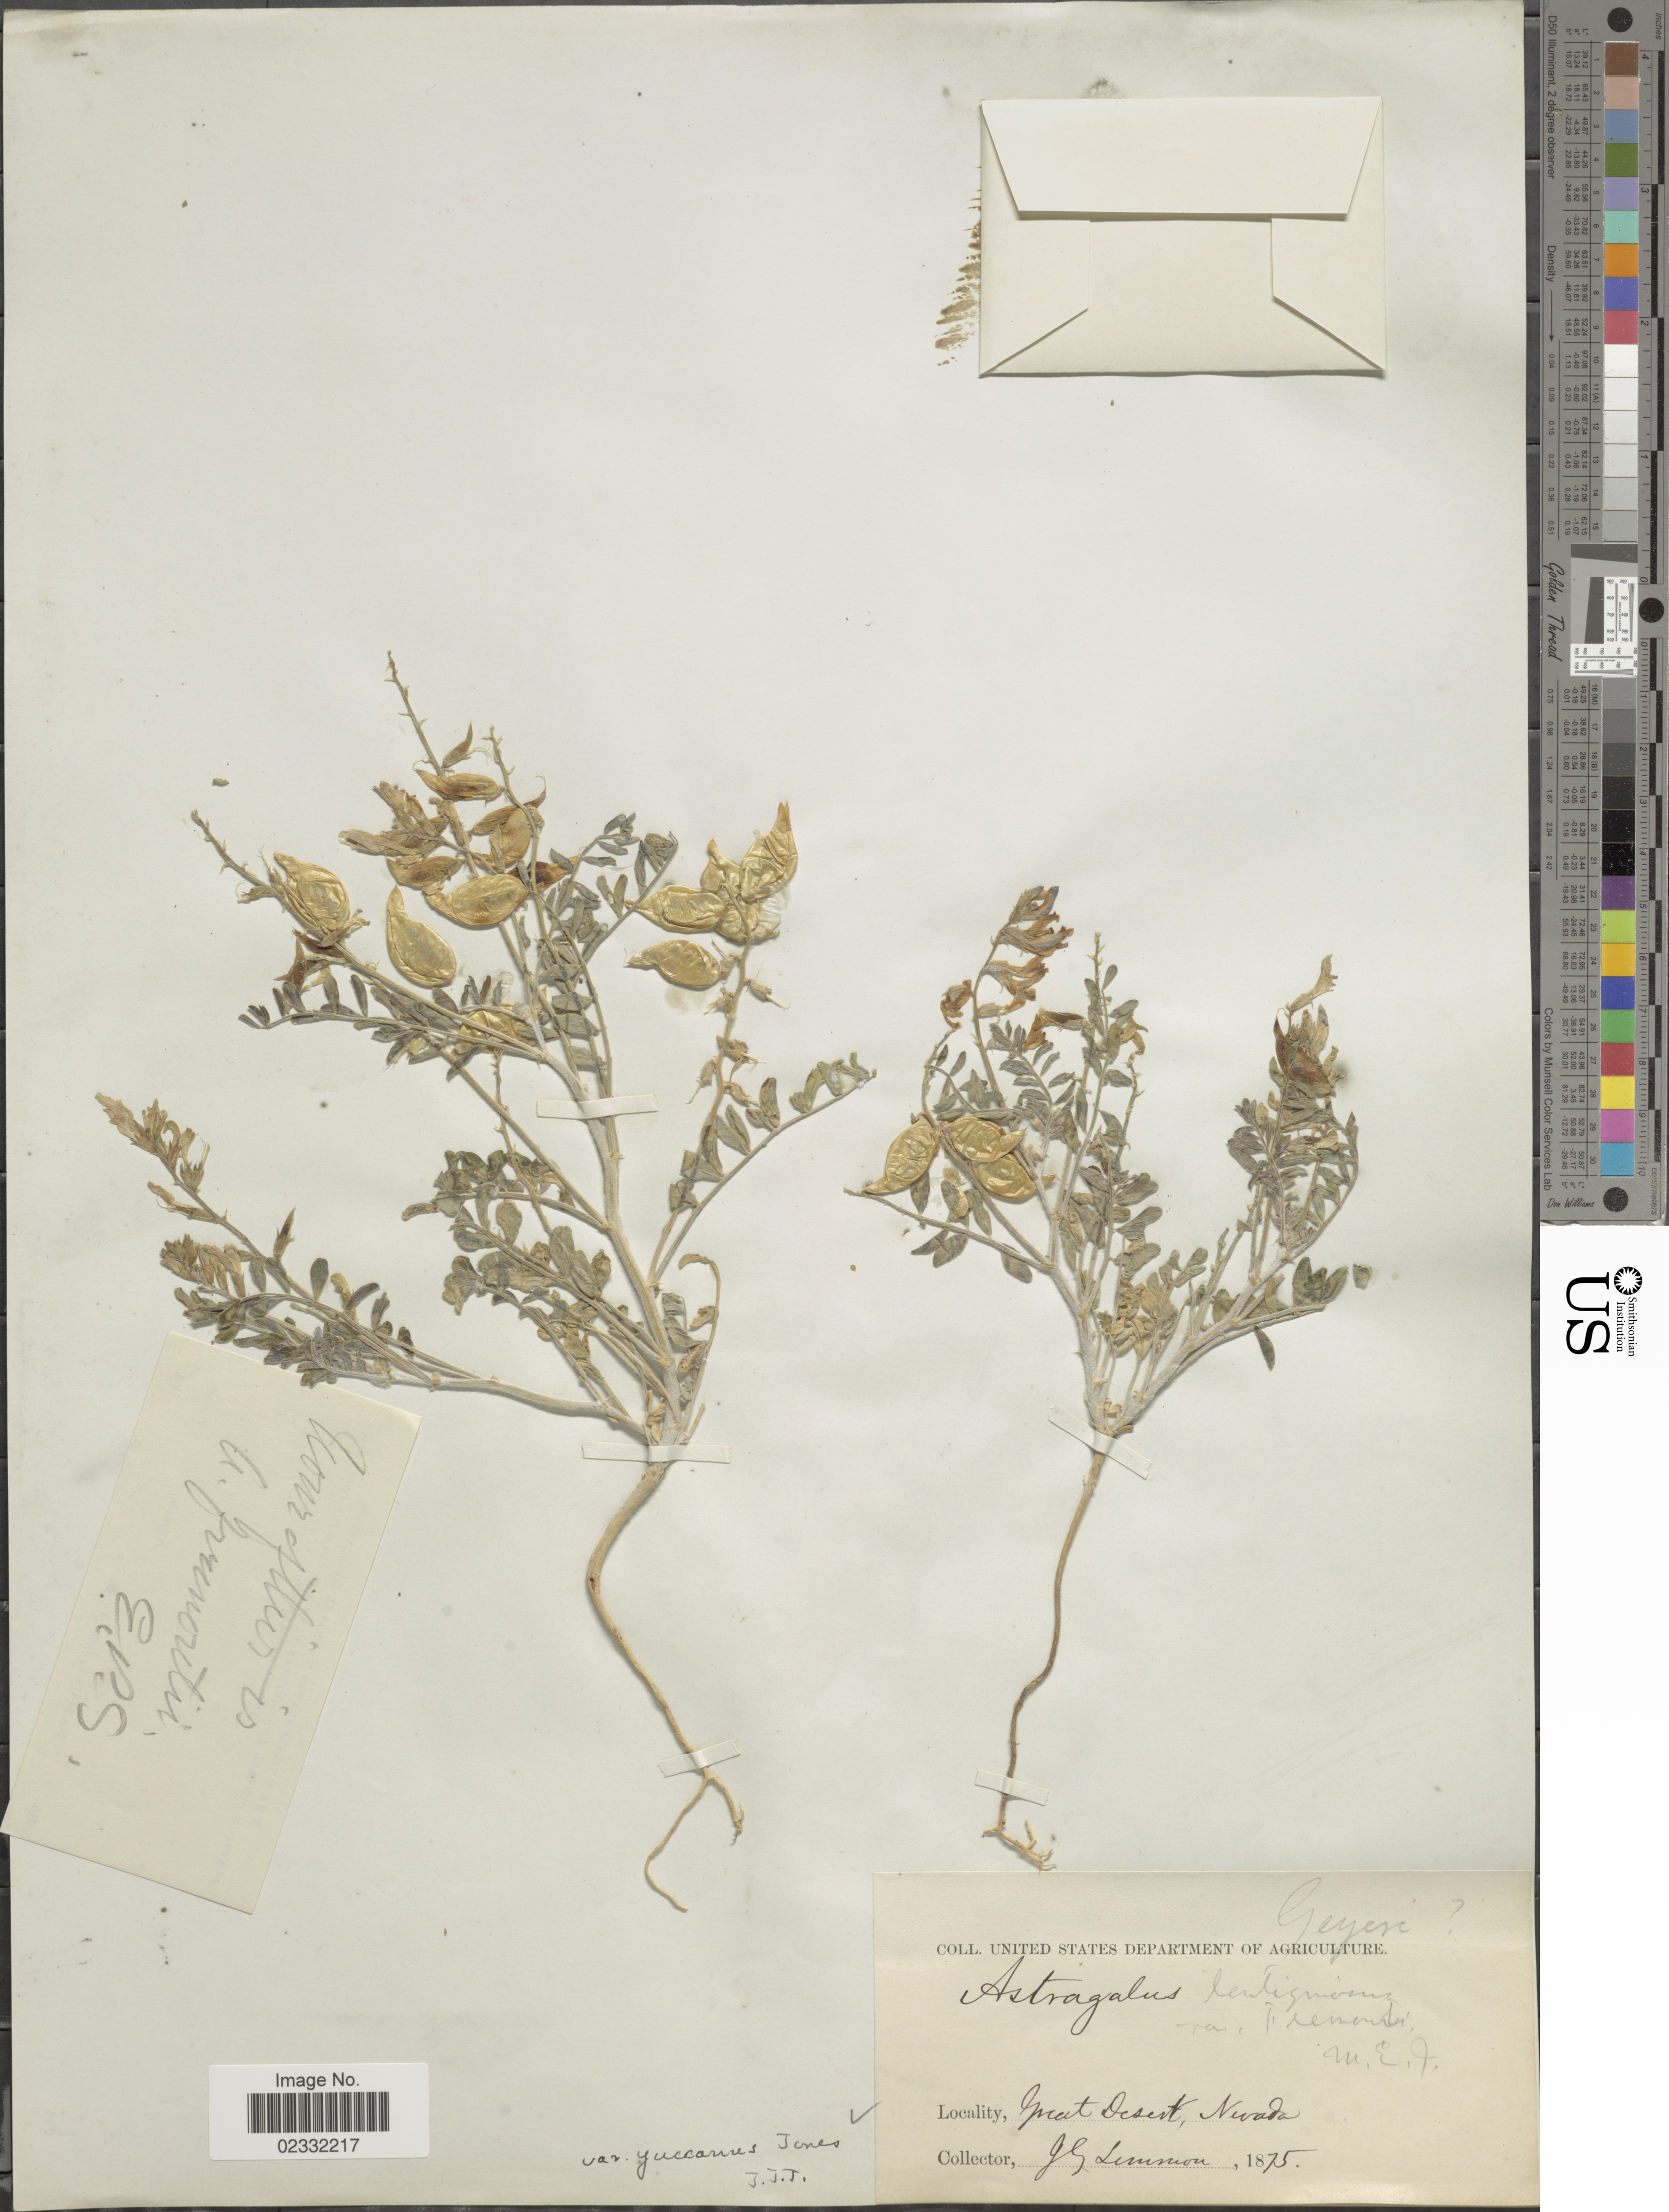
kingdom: Plantae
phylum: Tracheophyta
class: Magnoliopsida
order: Fabales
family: Fabaceae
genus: Astragalus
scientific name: Astragalus lentiginosus var. kennedyi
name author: (Rydb.) Barneby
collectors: J. Lemmon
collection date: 1875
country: United States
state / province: Nevada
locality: Great Desert